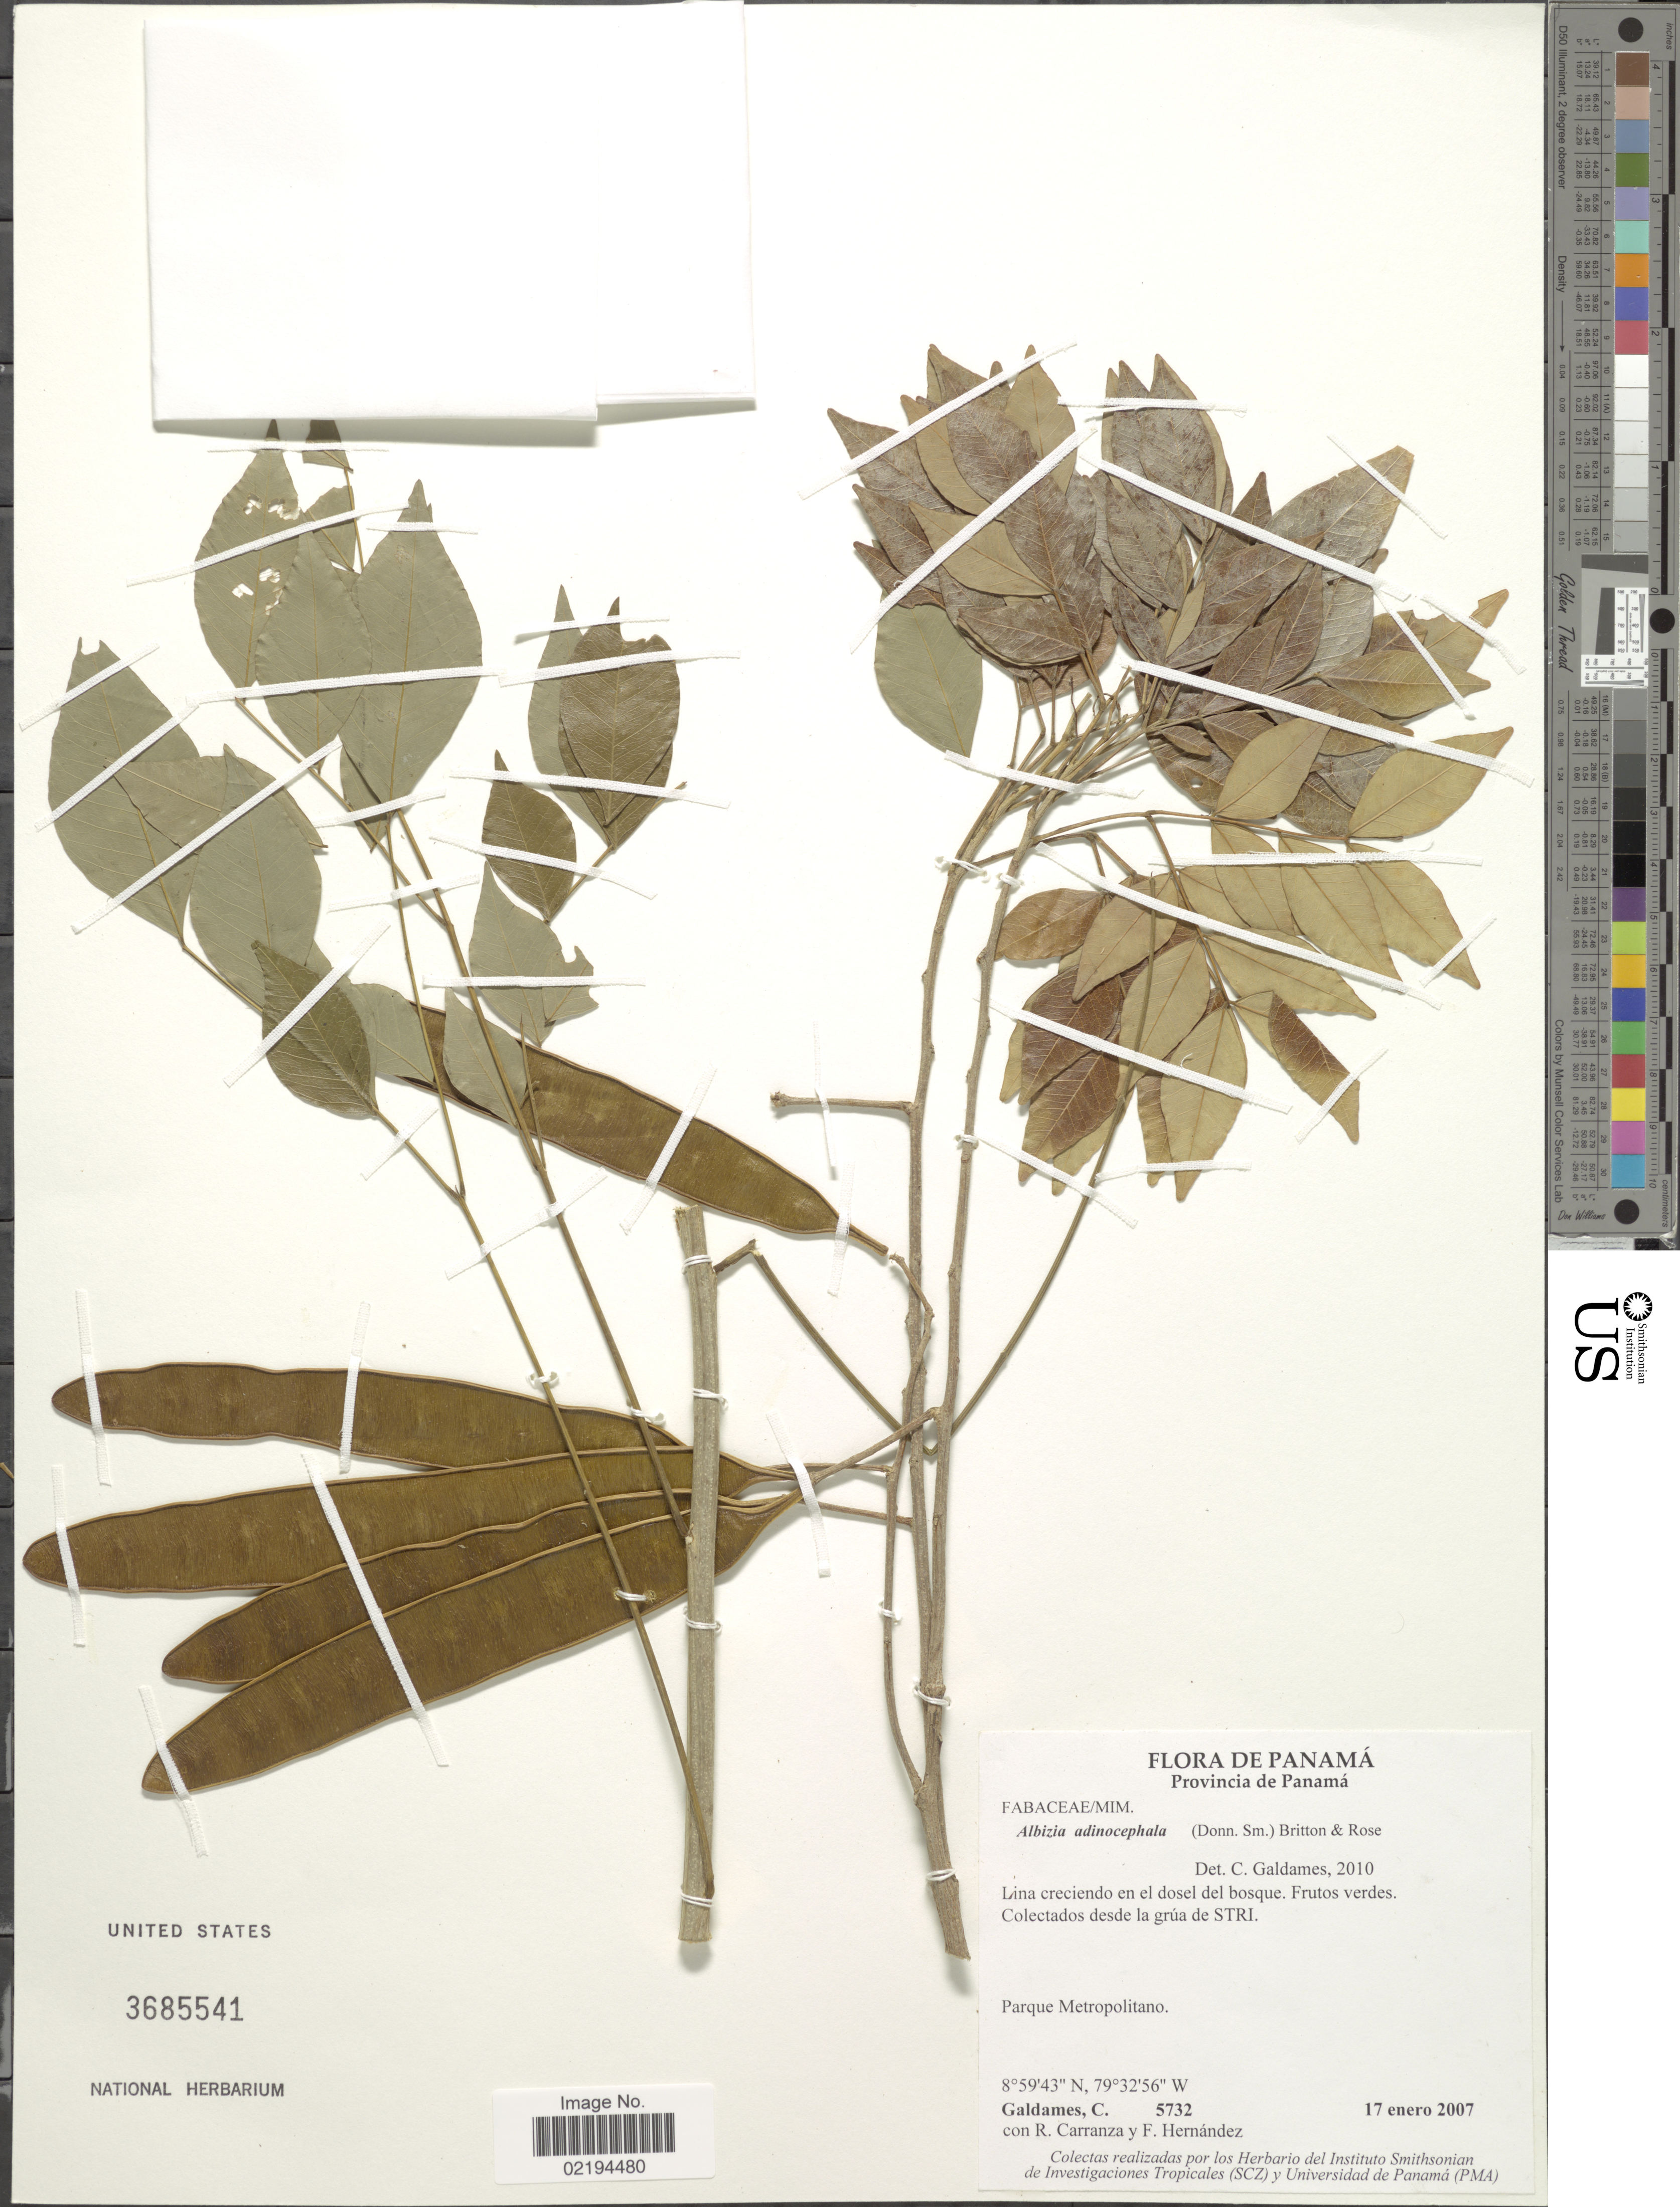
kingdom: Plantae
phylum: Tracheophyta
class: Magnoliopsida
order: Fabales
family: Fabaceae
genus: Pseudalbizzia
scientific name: Pseudalbizzia adinocephala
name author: (Donn. Sm.) Koenen & Duno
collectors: C. Galdames, R. Carranza & F. Hernandez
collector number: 5732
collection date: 2007-01-17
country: Panama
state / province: Panamá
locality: Lina creciendo en el dosel del bosque, Colectados desde la grua de STRI.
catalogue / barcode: US 3685541